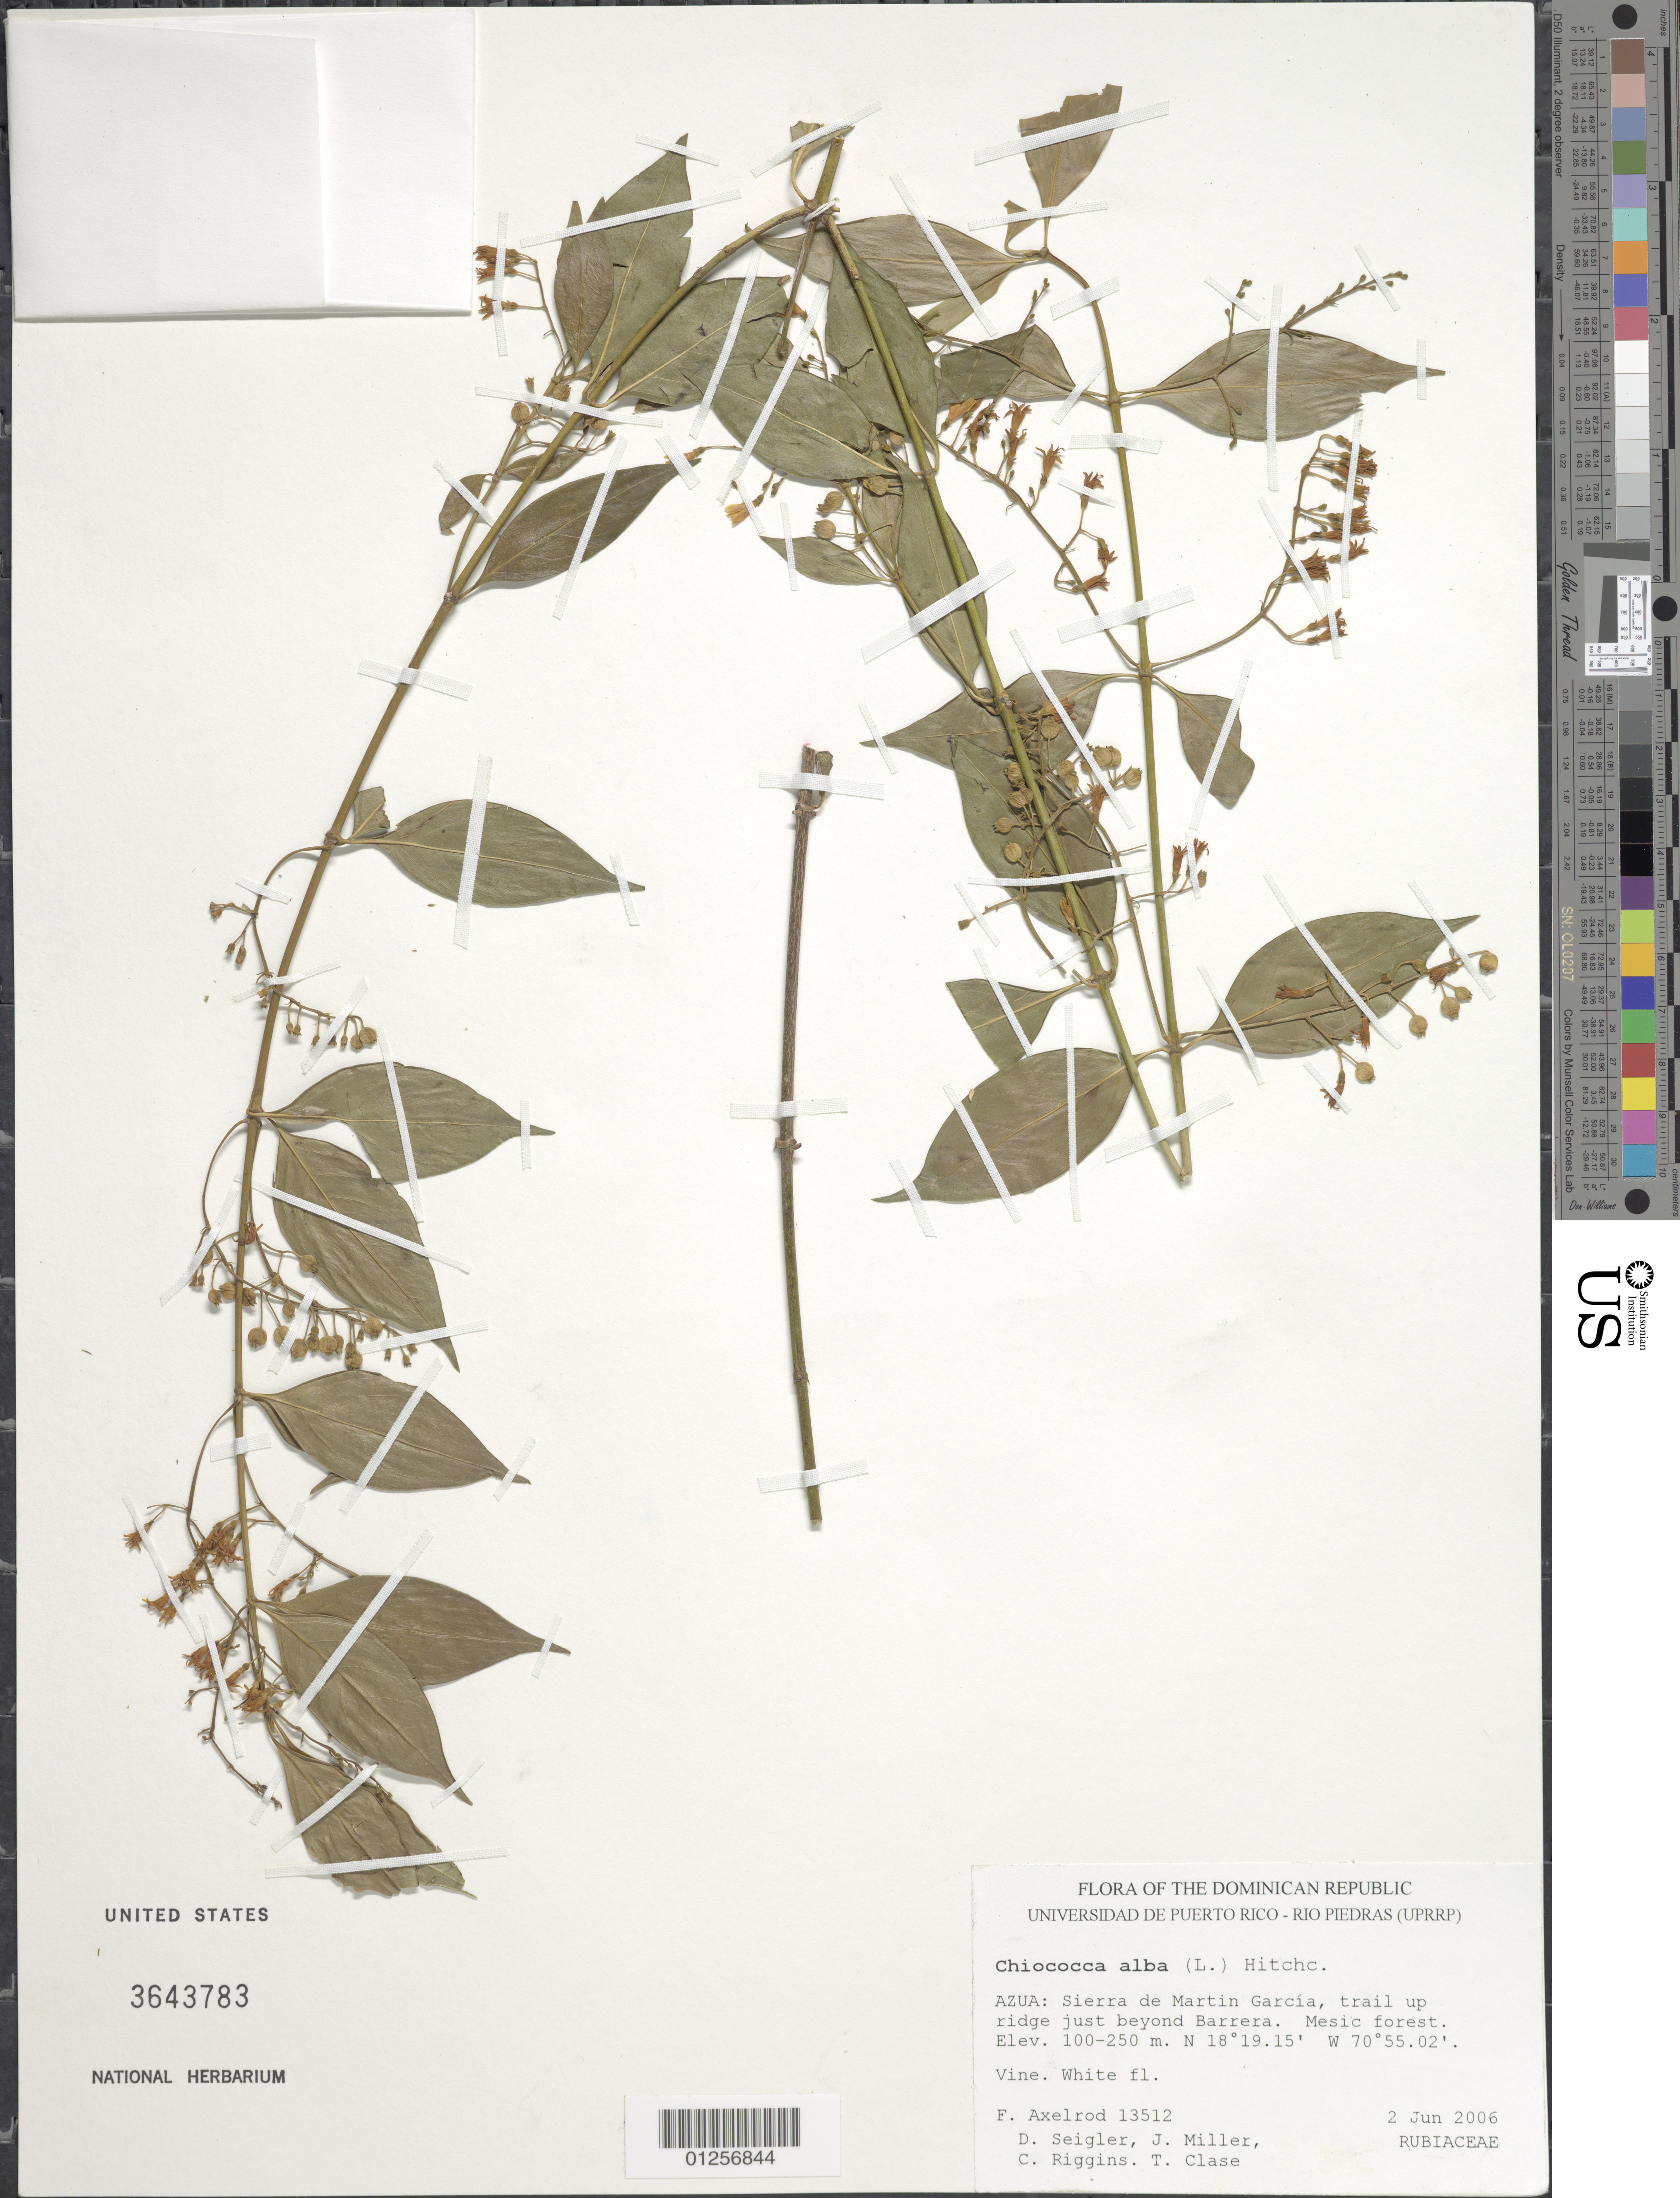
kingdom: Plantae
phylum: Tracheophyta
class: Magnoliopsida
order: Gentianales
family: Rubiaceae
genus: Chiococca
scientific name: Chiococca alba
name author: (L.) Hitchc.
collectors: F. S. Axelrod, D. Seigler, J. S. Miller, C. Riggins & T. Clase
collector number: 13512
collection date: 2006-06-02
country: Dominican Republic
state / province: Azua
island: Hispaniola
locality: Sierra de Martin Garcia, trail up ridge just beyond Barrera.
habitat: Mesic forest.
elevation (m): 100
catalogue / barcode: US 3643783